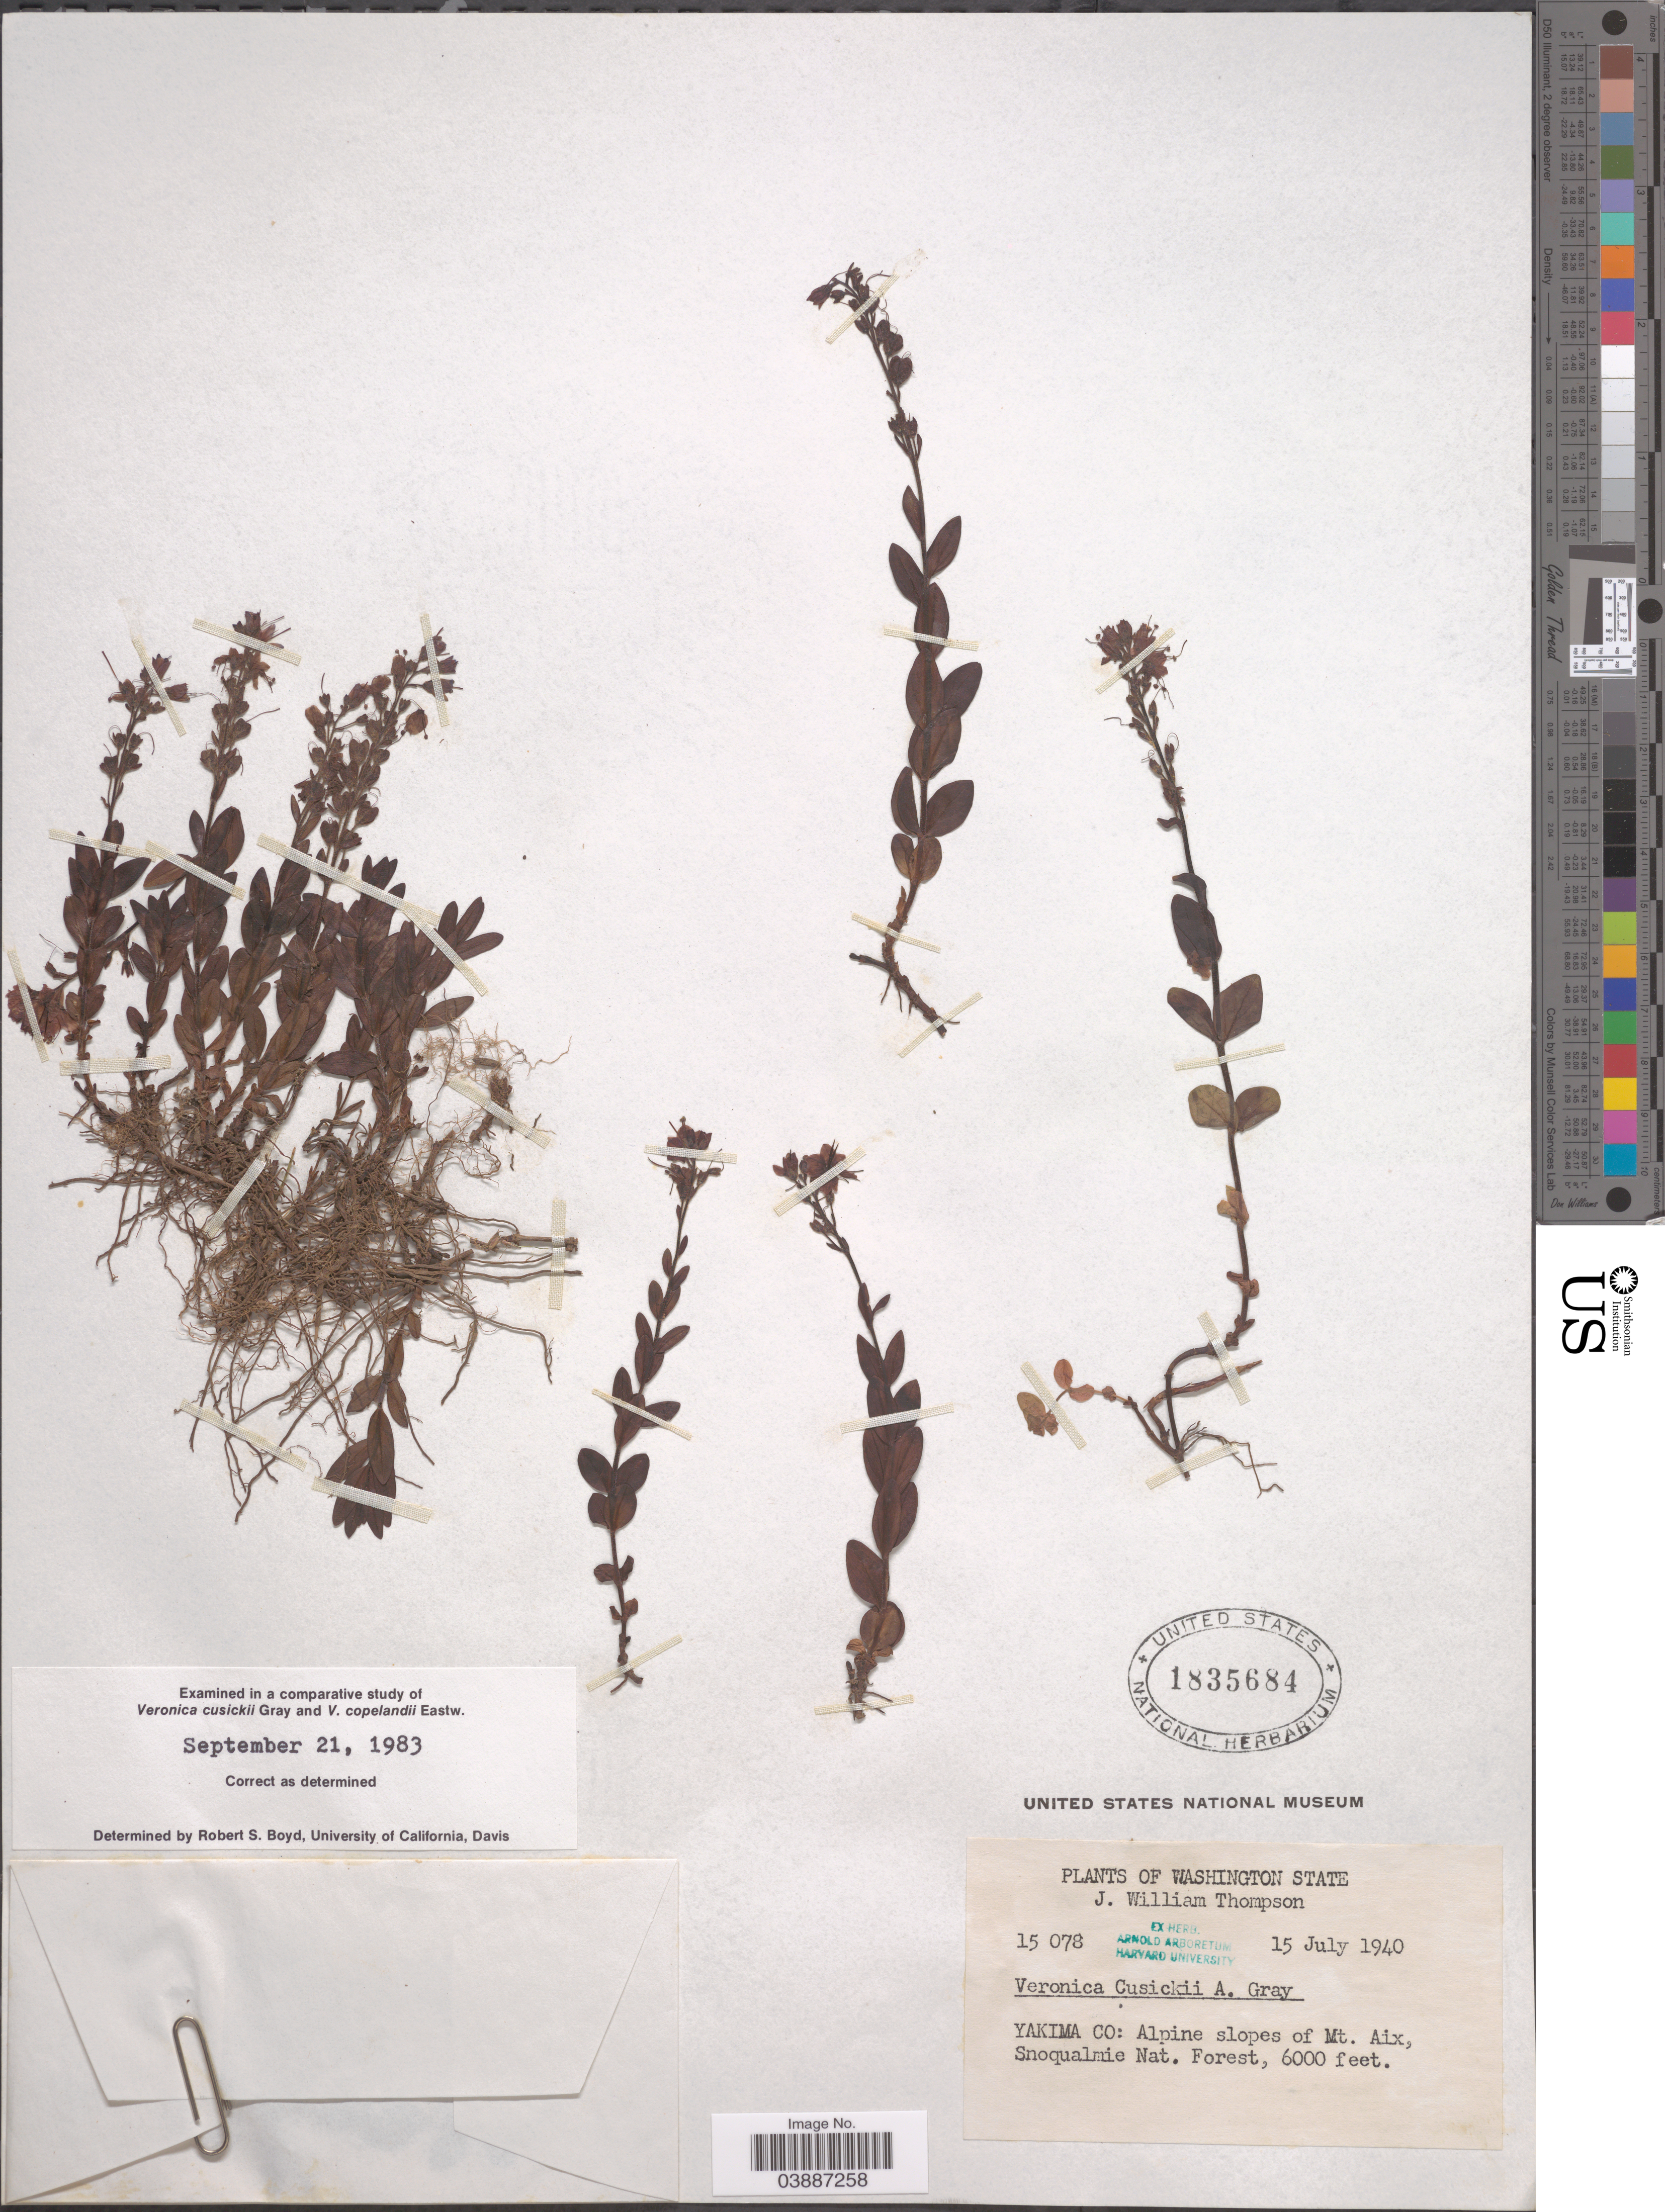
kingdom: Plantae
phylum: Tracheophyta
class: Magnoliopsida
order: Lamiales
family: Plantaginaceae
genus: Veronica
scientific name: Veronica cusickii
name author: A. Gray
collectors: J. W. Thompson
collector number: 15078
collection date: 1940-07-15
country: United States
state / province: Washington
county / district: Yakima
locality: Yakima Co: Alpine slopes of Mt. Aix, Snoqualmie Nat. Forest.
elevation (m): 1829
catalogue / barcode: US 1835684